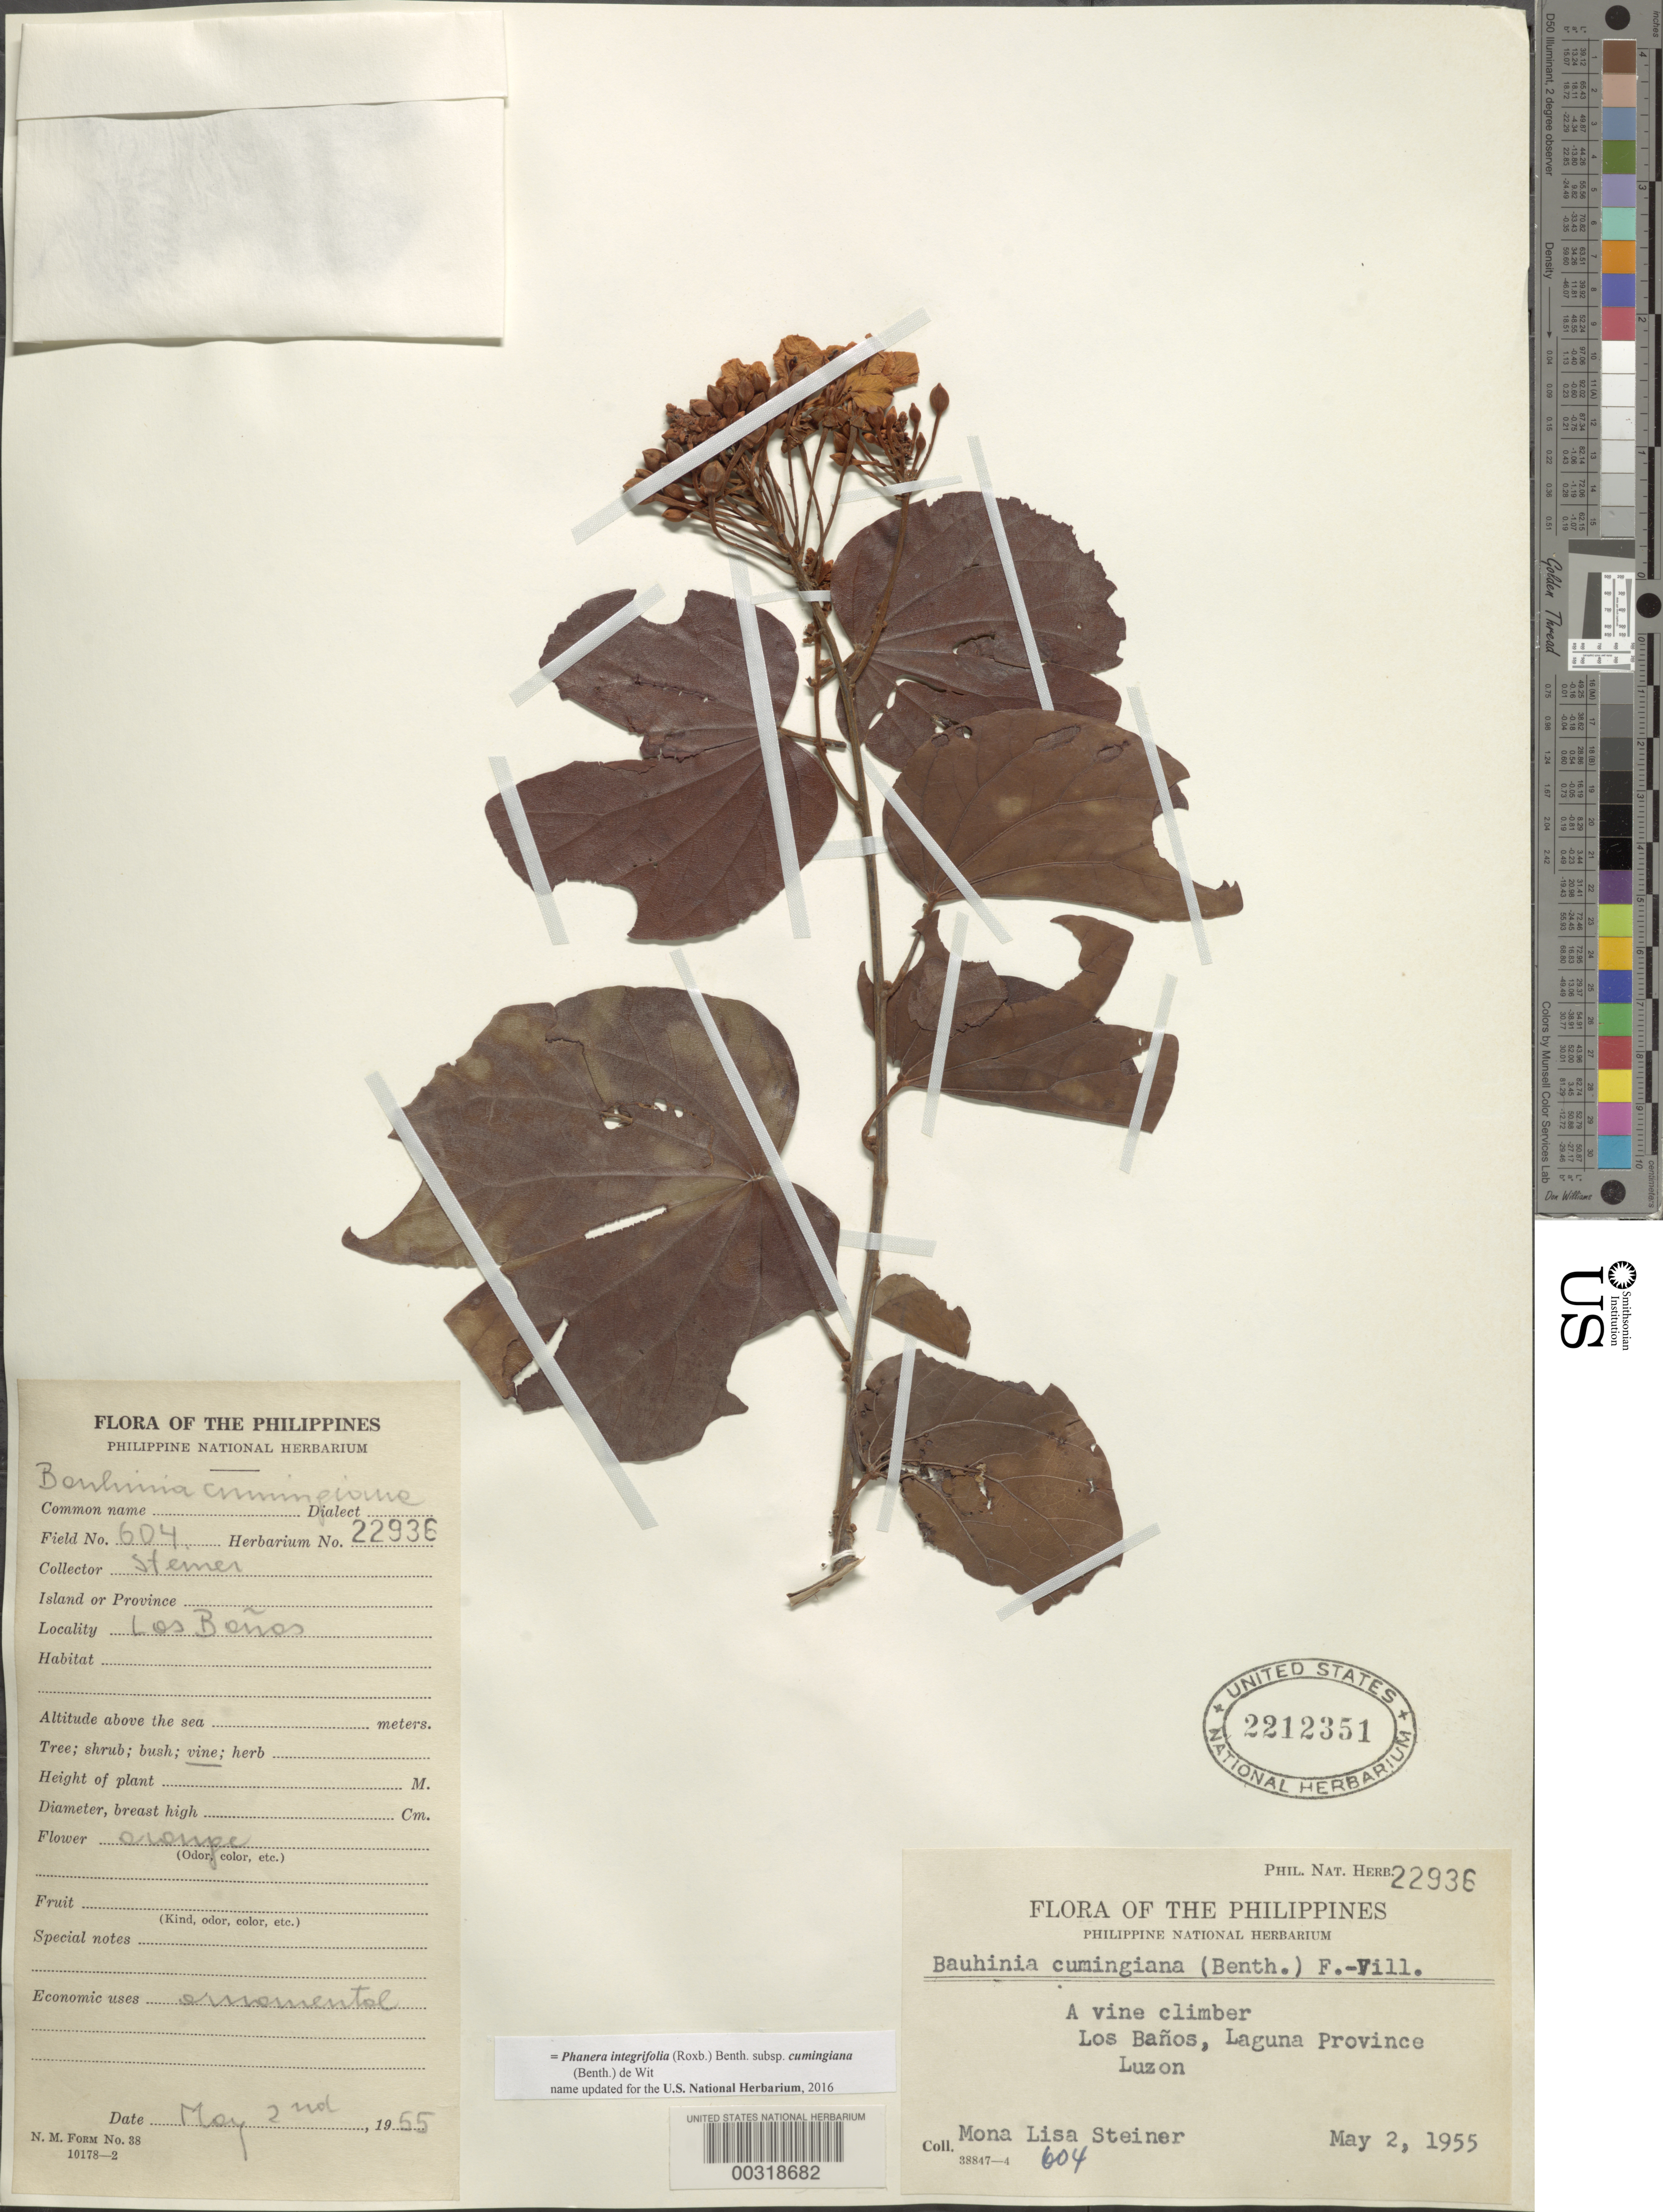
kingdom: Plantae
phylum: Tracheophyta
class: Magnoliopsida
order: Fabales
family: Fabaceae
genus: Phanera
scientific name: Phanera integrifolia subsp. cumingiana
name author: (Benth.) de Wit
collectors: M. Steiner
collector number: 604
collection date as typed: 02 May 1955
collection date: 1955-05-02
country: Philippines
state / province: Calabarzon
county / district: Laguna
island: Luzon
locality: Los baños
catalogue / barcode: US 2212351